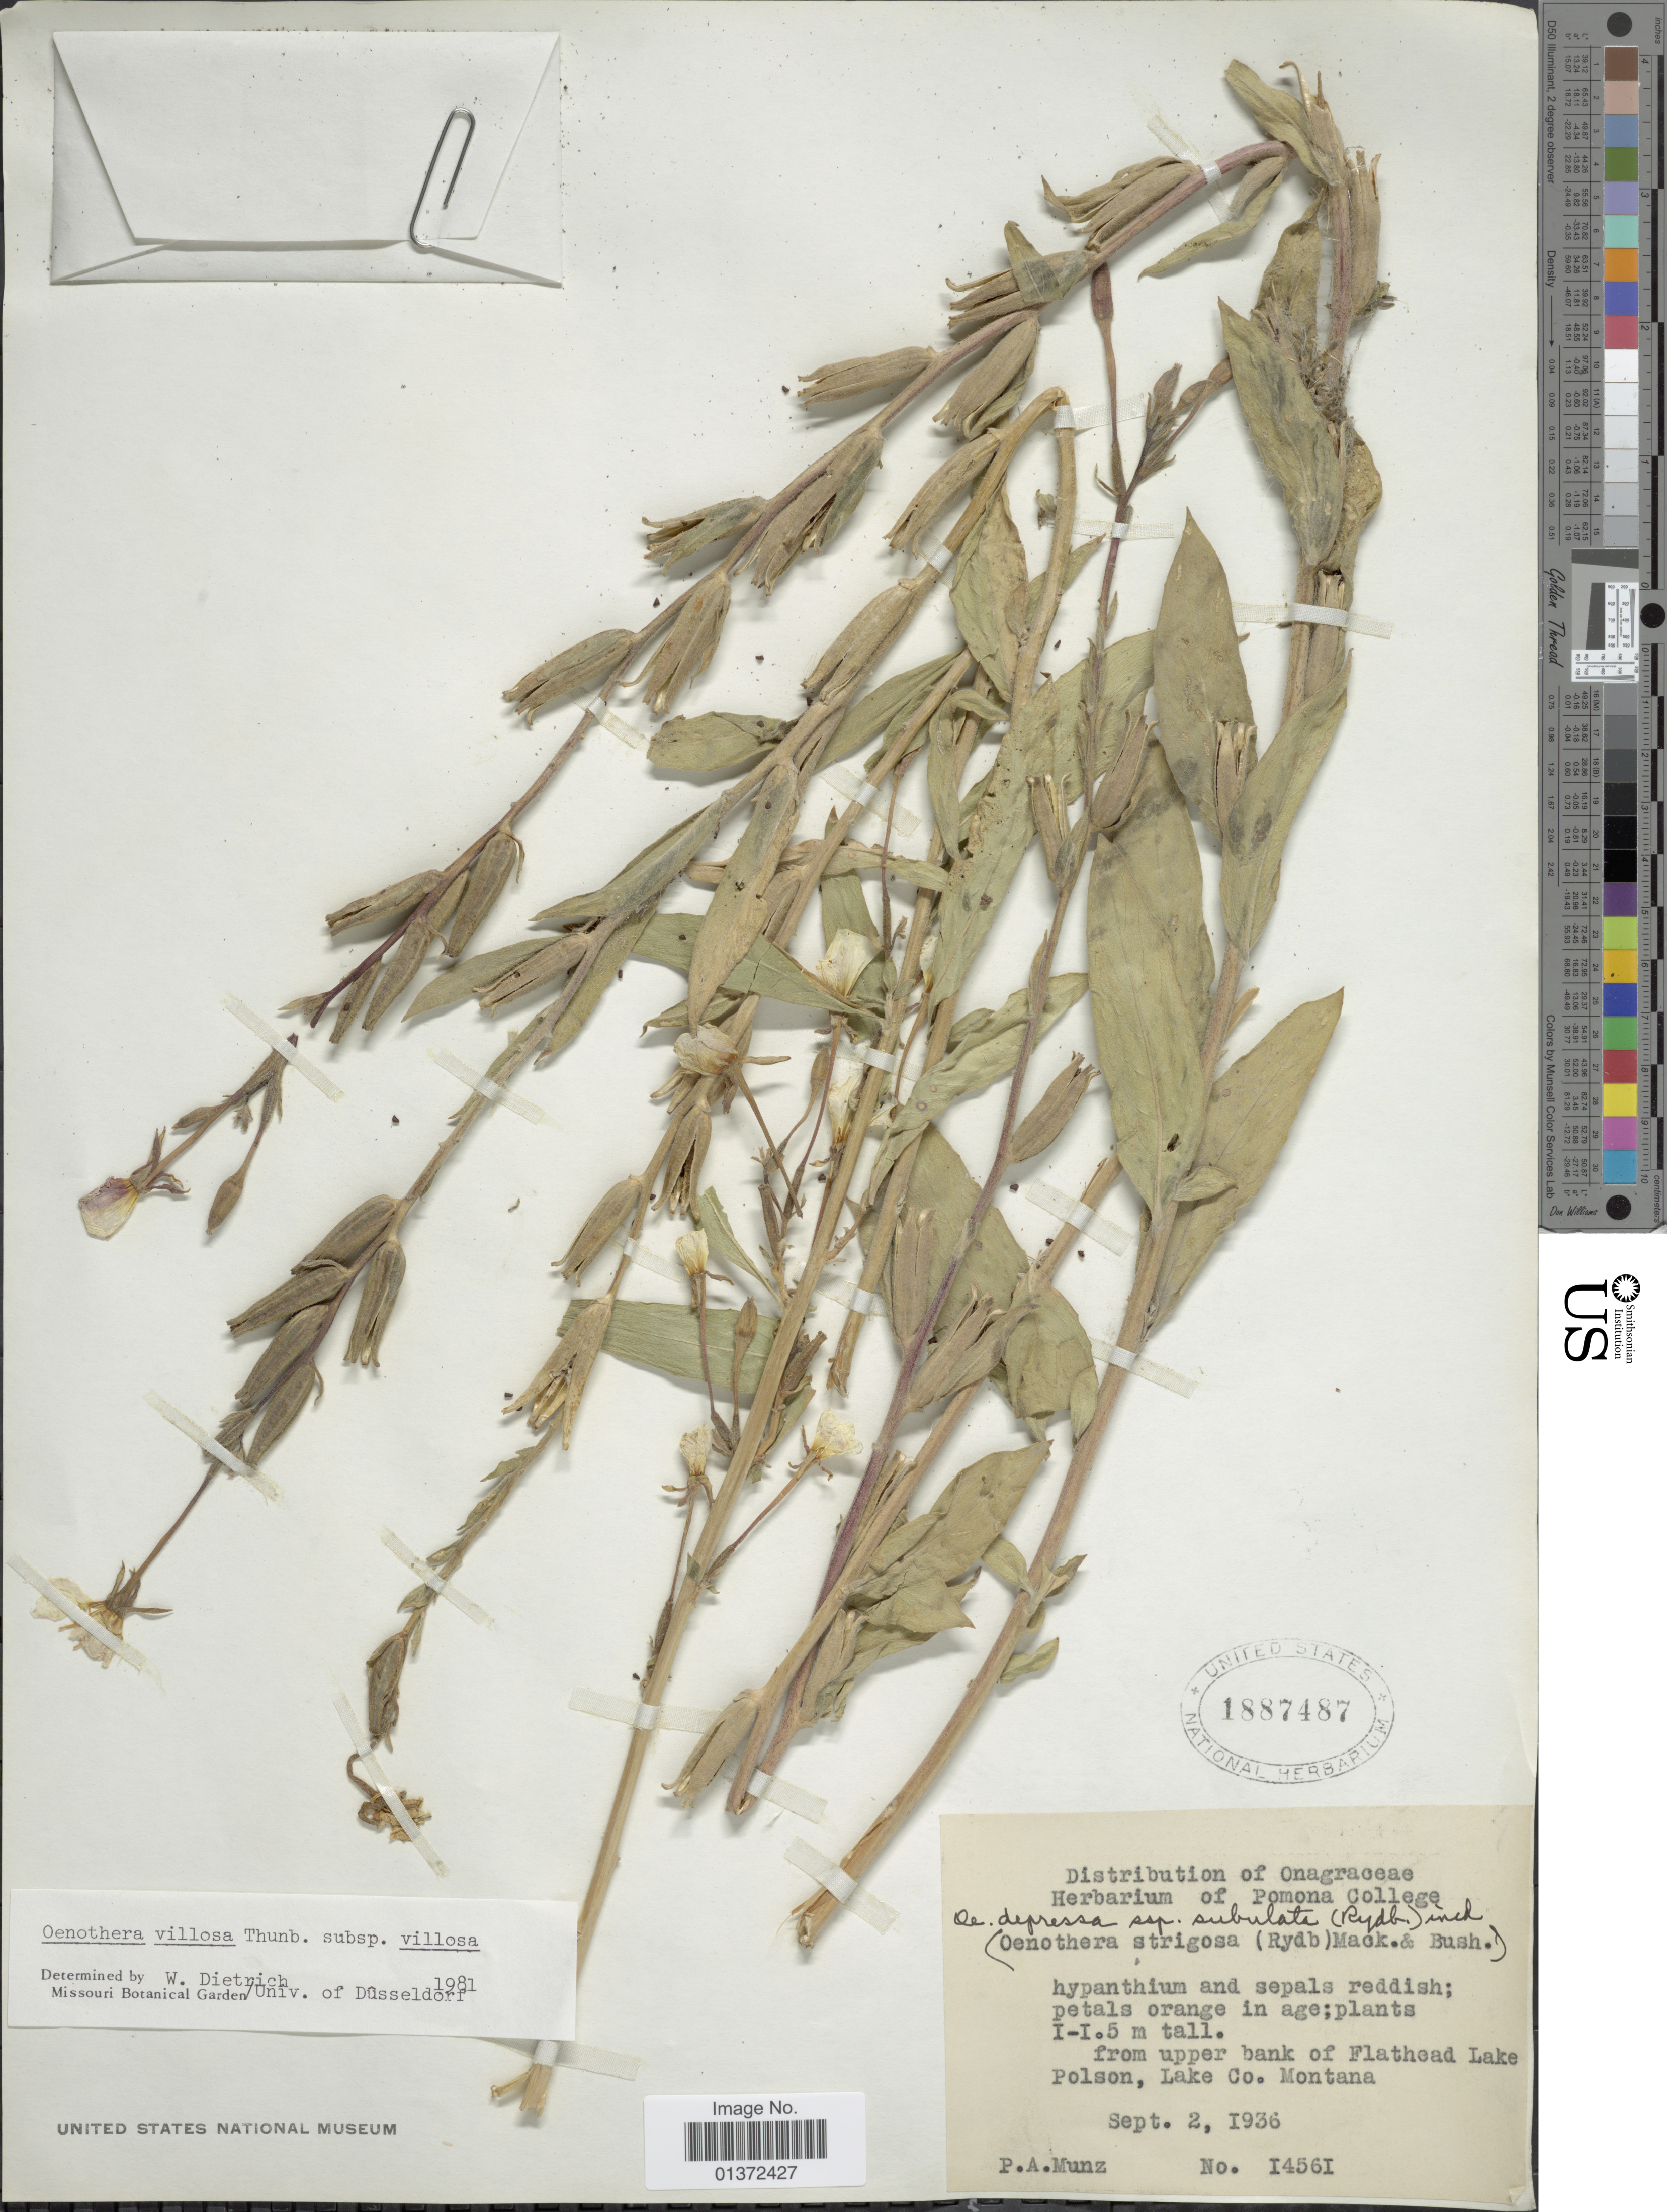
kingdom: Plantae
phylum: Tracheophyta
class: Magnoliopsida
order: Myrtales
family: Onagraceae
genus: Oenothera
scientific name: Oenothera villosa subsp. villosa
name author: Thunb.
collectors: P. A. Munz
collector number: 14561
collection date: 1936-09-02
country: United States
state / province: Montana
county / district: Lake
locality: From upper bank of Flathead Lake, Polson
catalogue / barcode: US 1887487